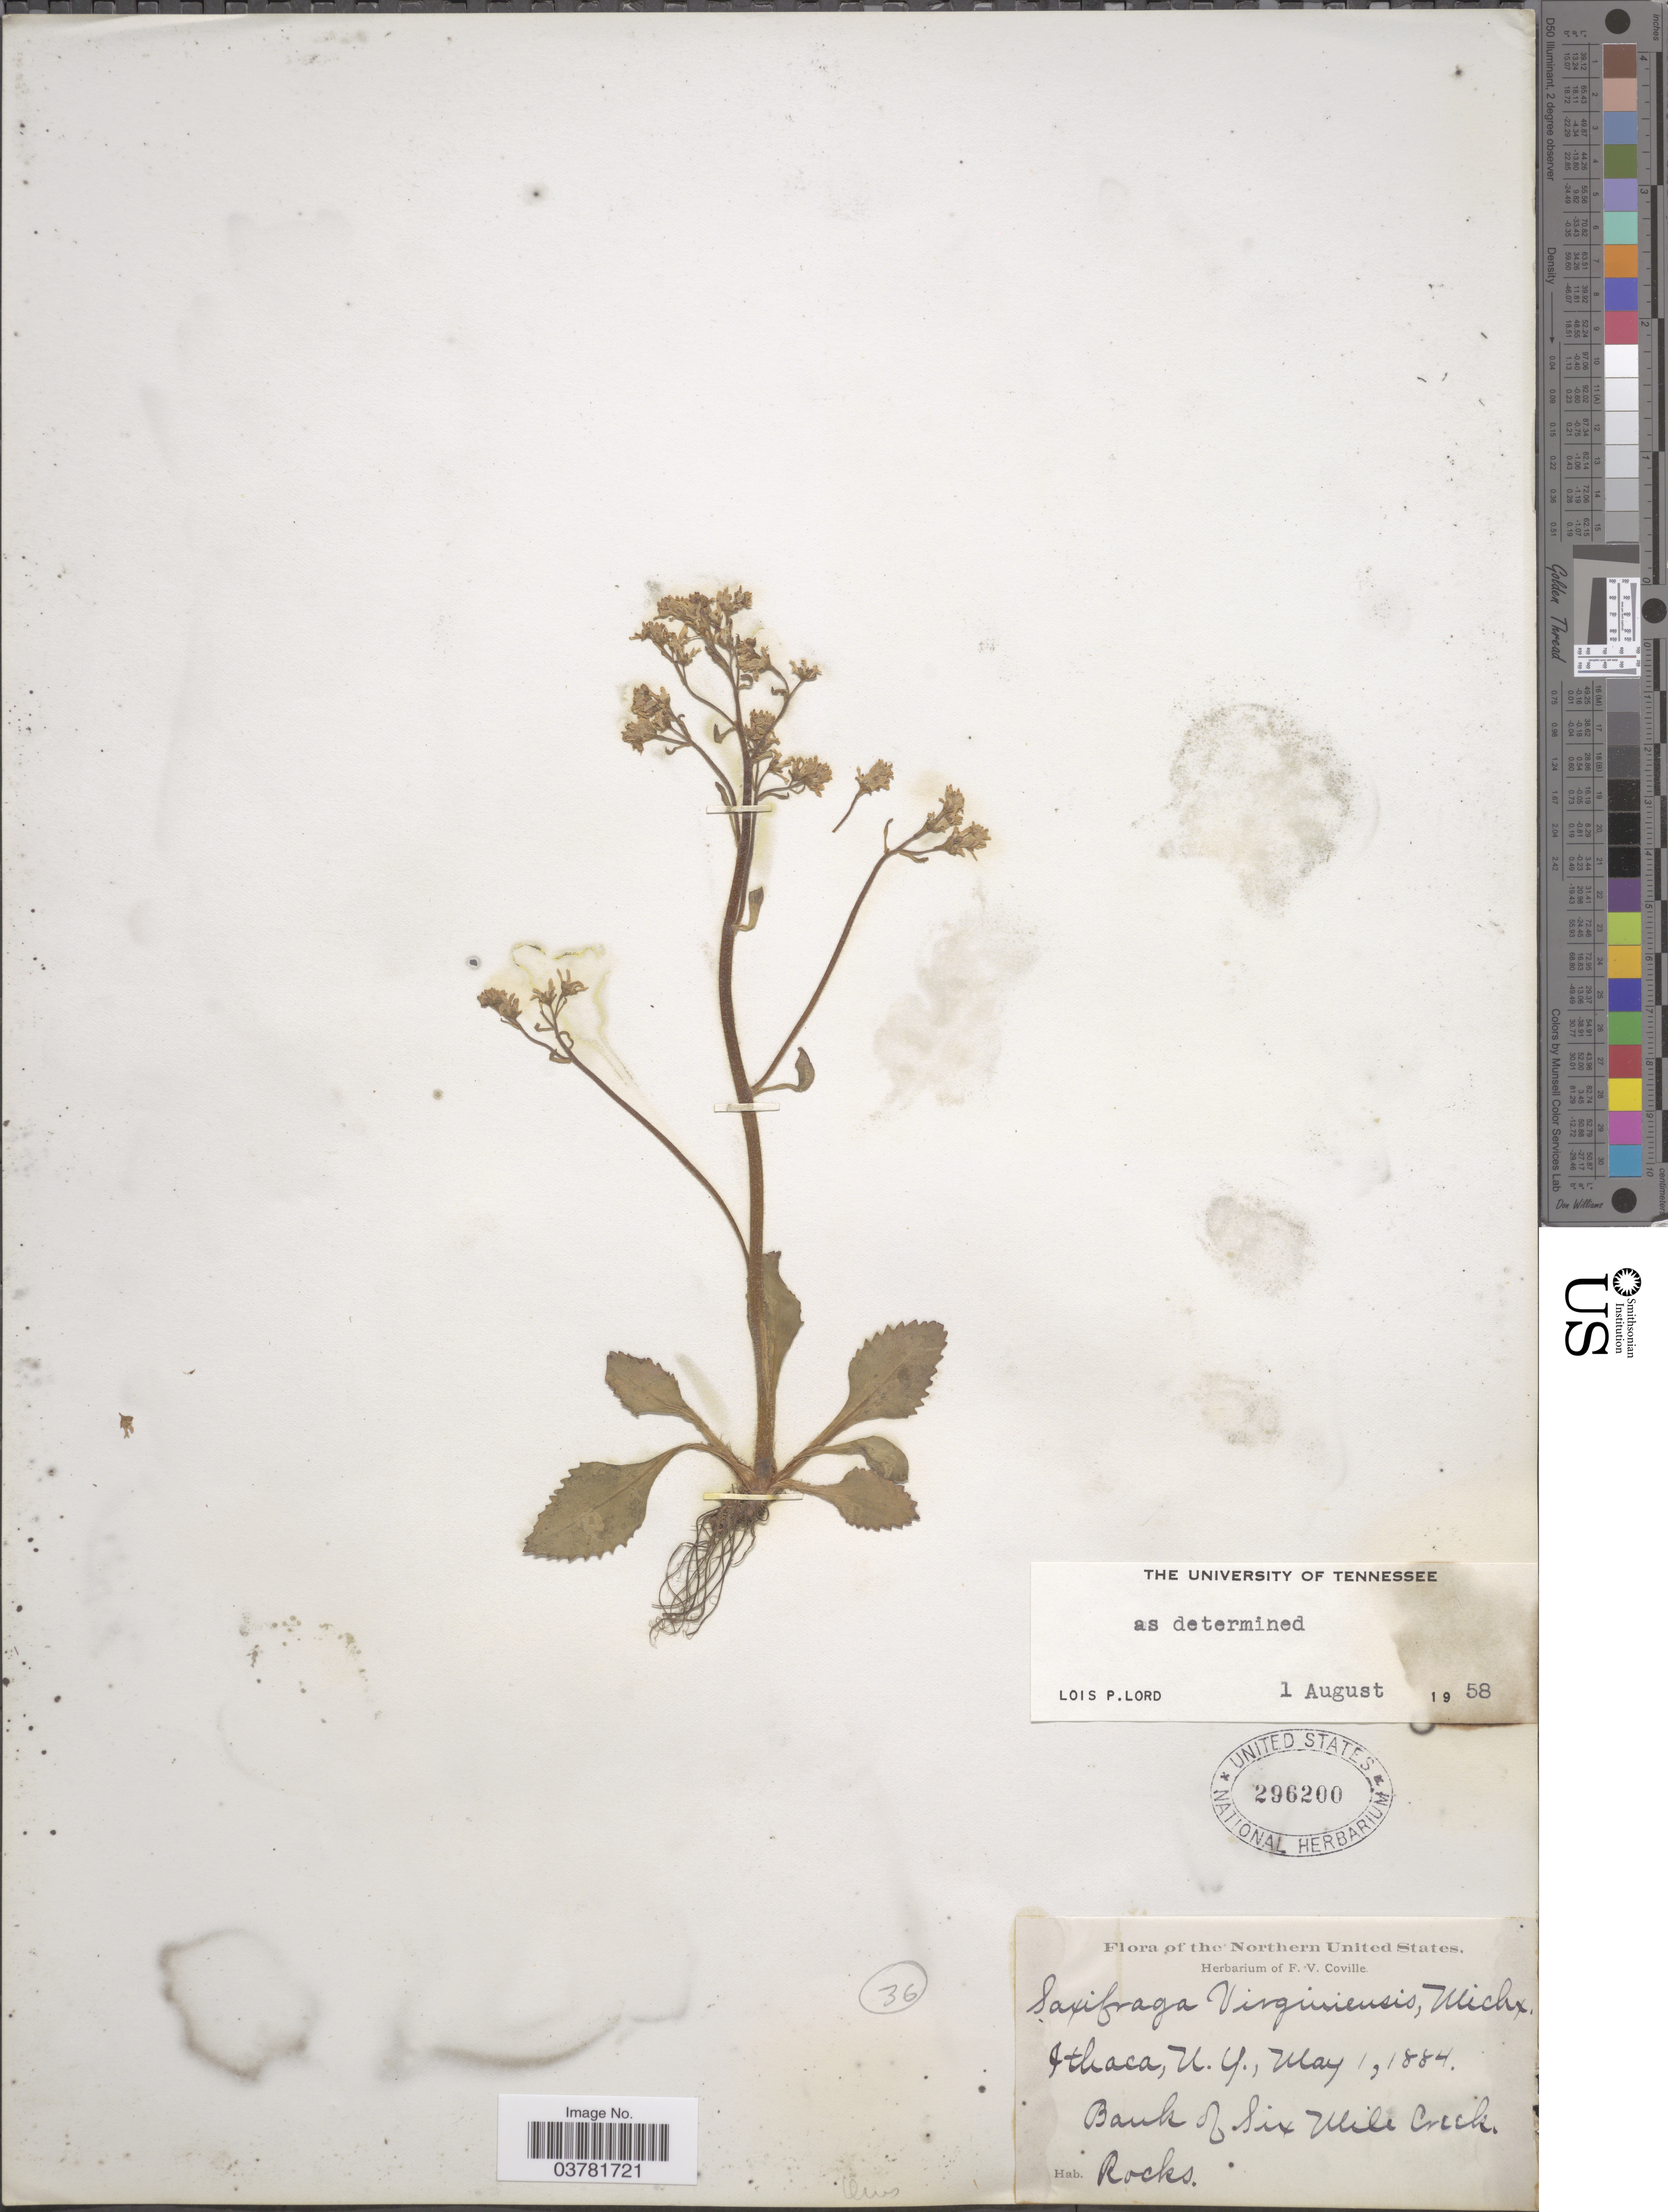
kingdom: Plantae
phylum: Tracheophyta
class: Magnoliopsida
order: Saxifragales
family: Saxifragaceae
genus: Micranthes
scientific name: Micranthes virginiensis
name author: (Michx.) Small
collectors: F. V. Coville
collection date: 1884-05-01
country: United States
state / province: New York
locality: The Northern United States. Ithaca. Bank of Six Mile Creek.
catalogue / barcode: US 296200